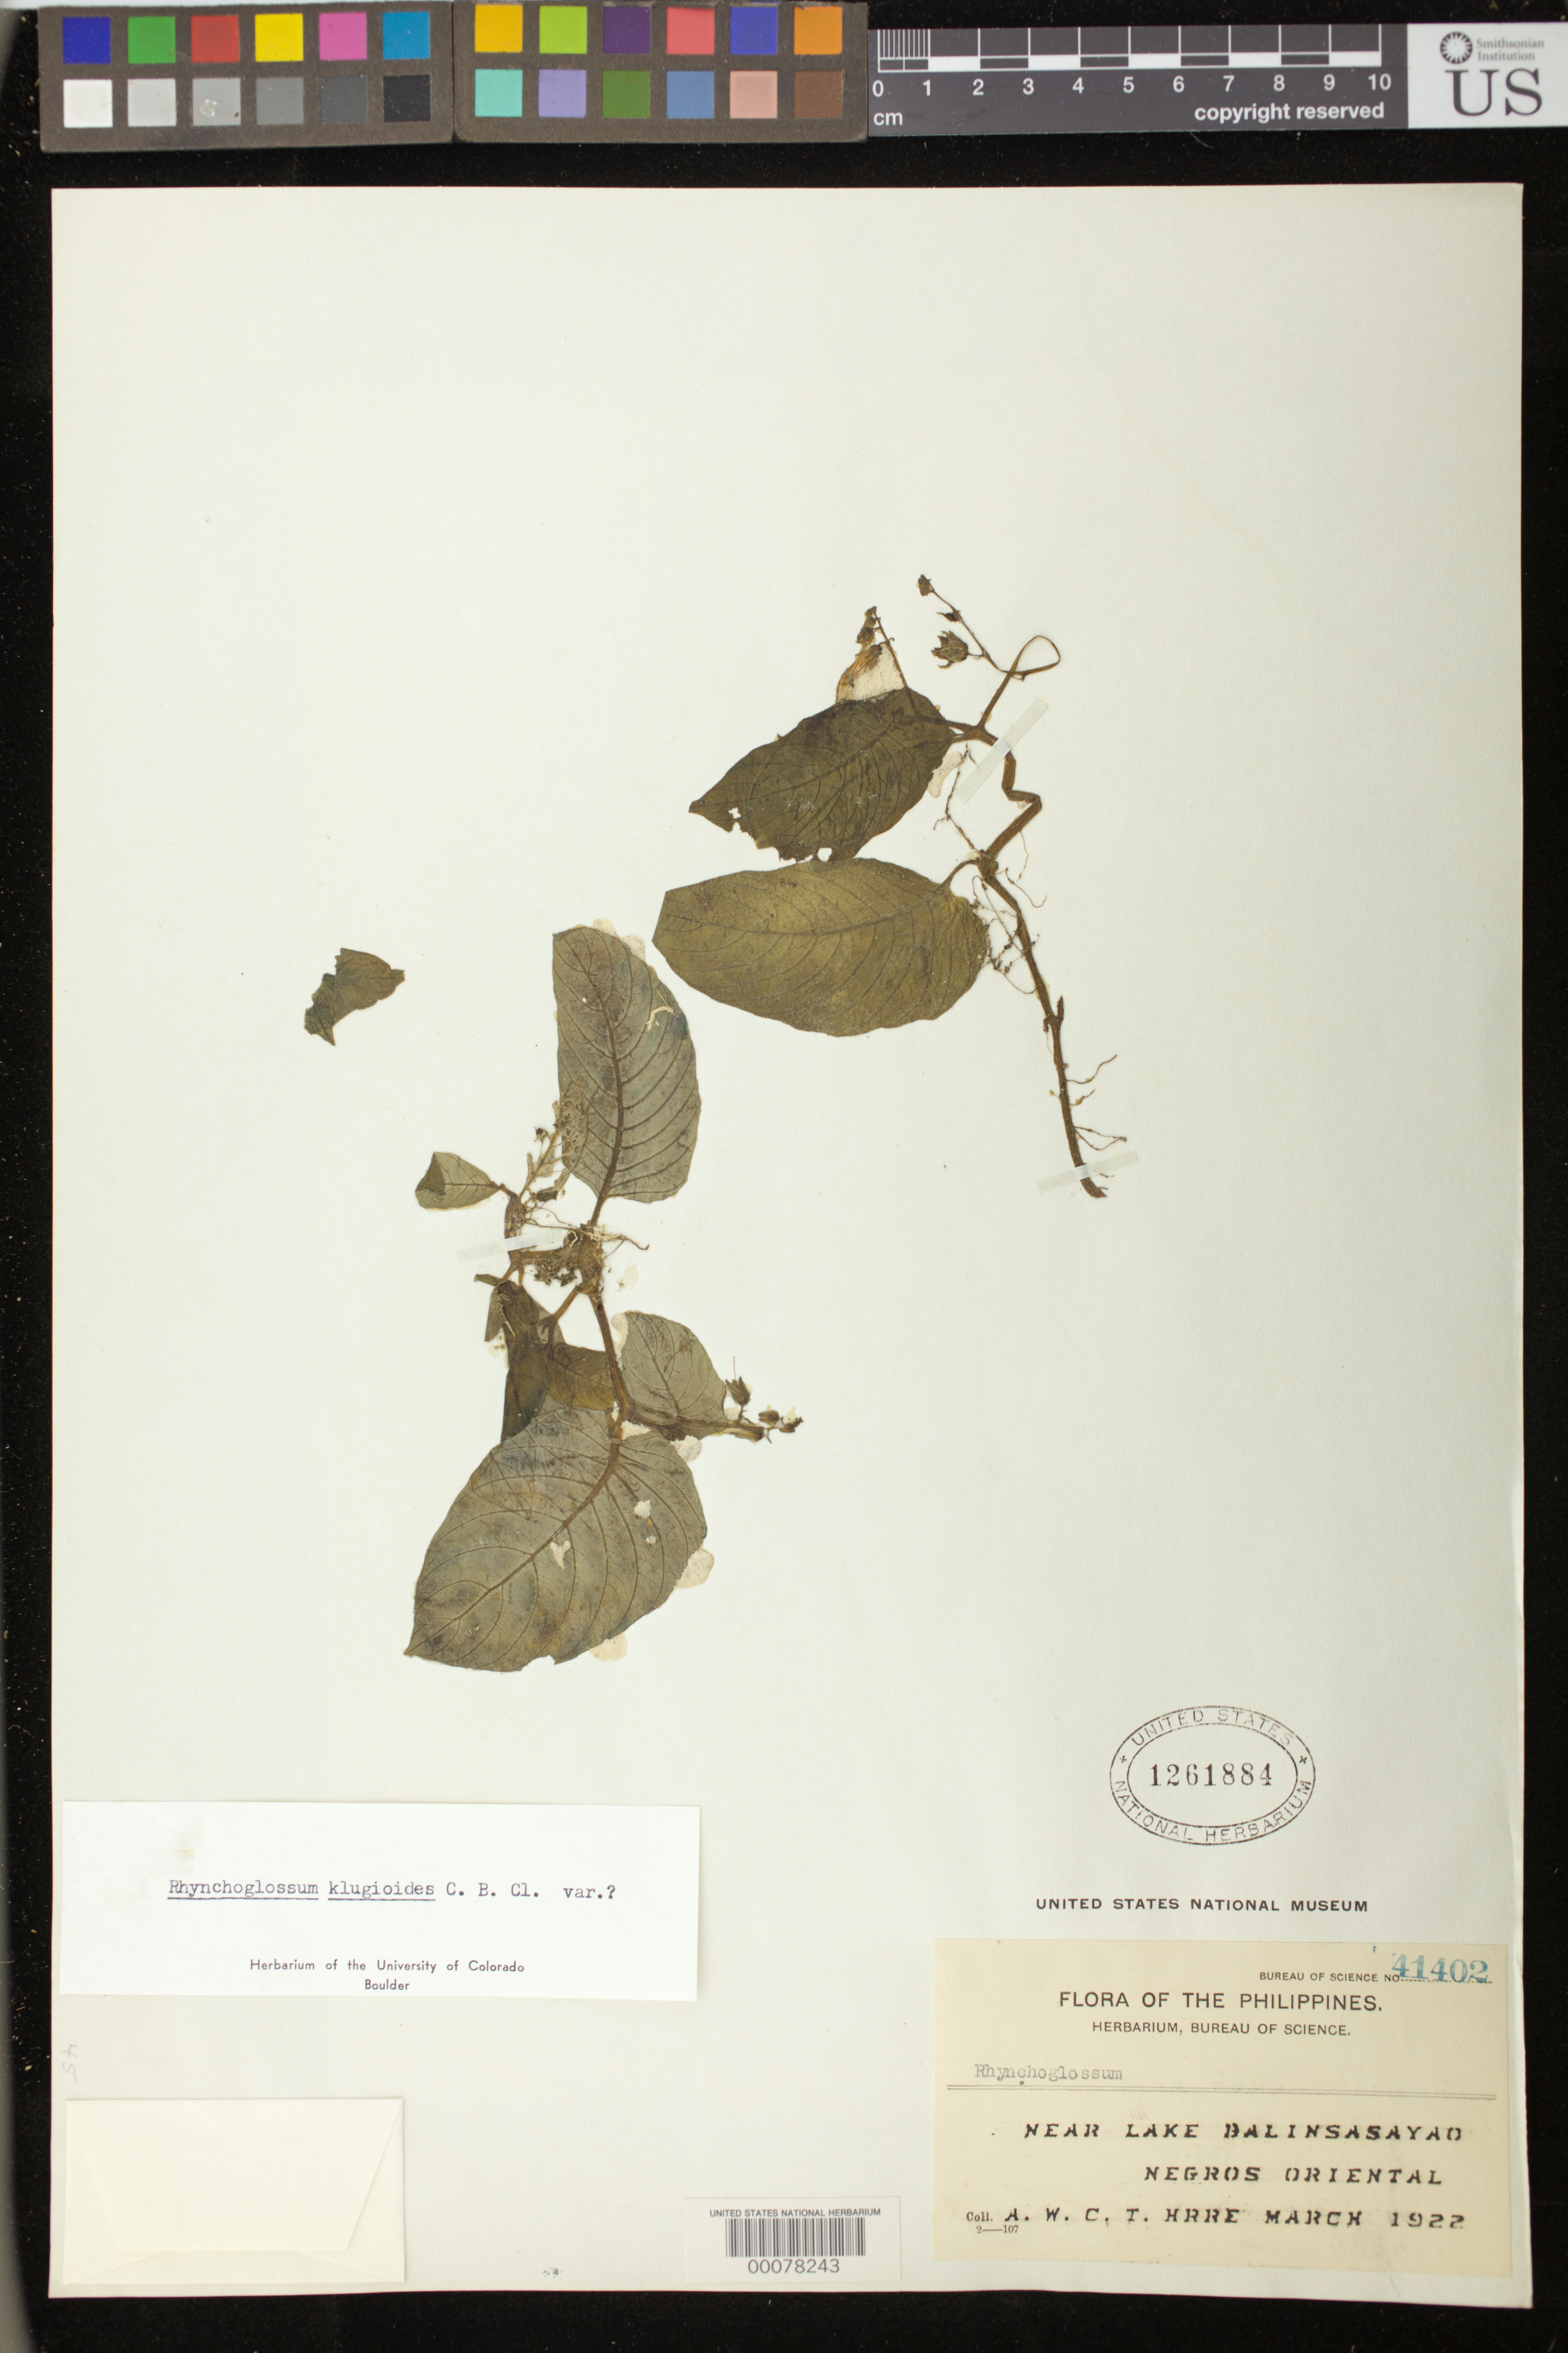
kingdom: Plantae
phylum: Tracheophyta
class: Magnoliopsida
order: Lamiales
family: Gesneriaceae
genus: Rhynchoglossum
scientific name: Rhynchoglossum klugioides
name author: C.B. Clarke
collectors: A. W. Herre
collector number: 41402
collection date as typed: Mar 1922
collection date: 1922-03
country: Philippines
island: Negros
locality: Negros oriental, Near lake balinsasayao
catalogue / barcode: US 1261884